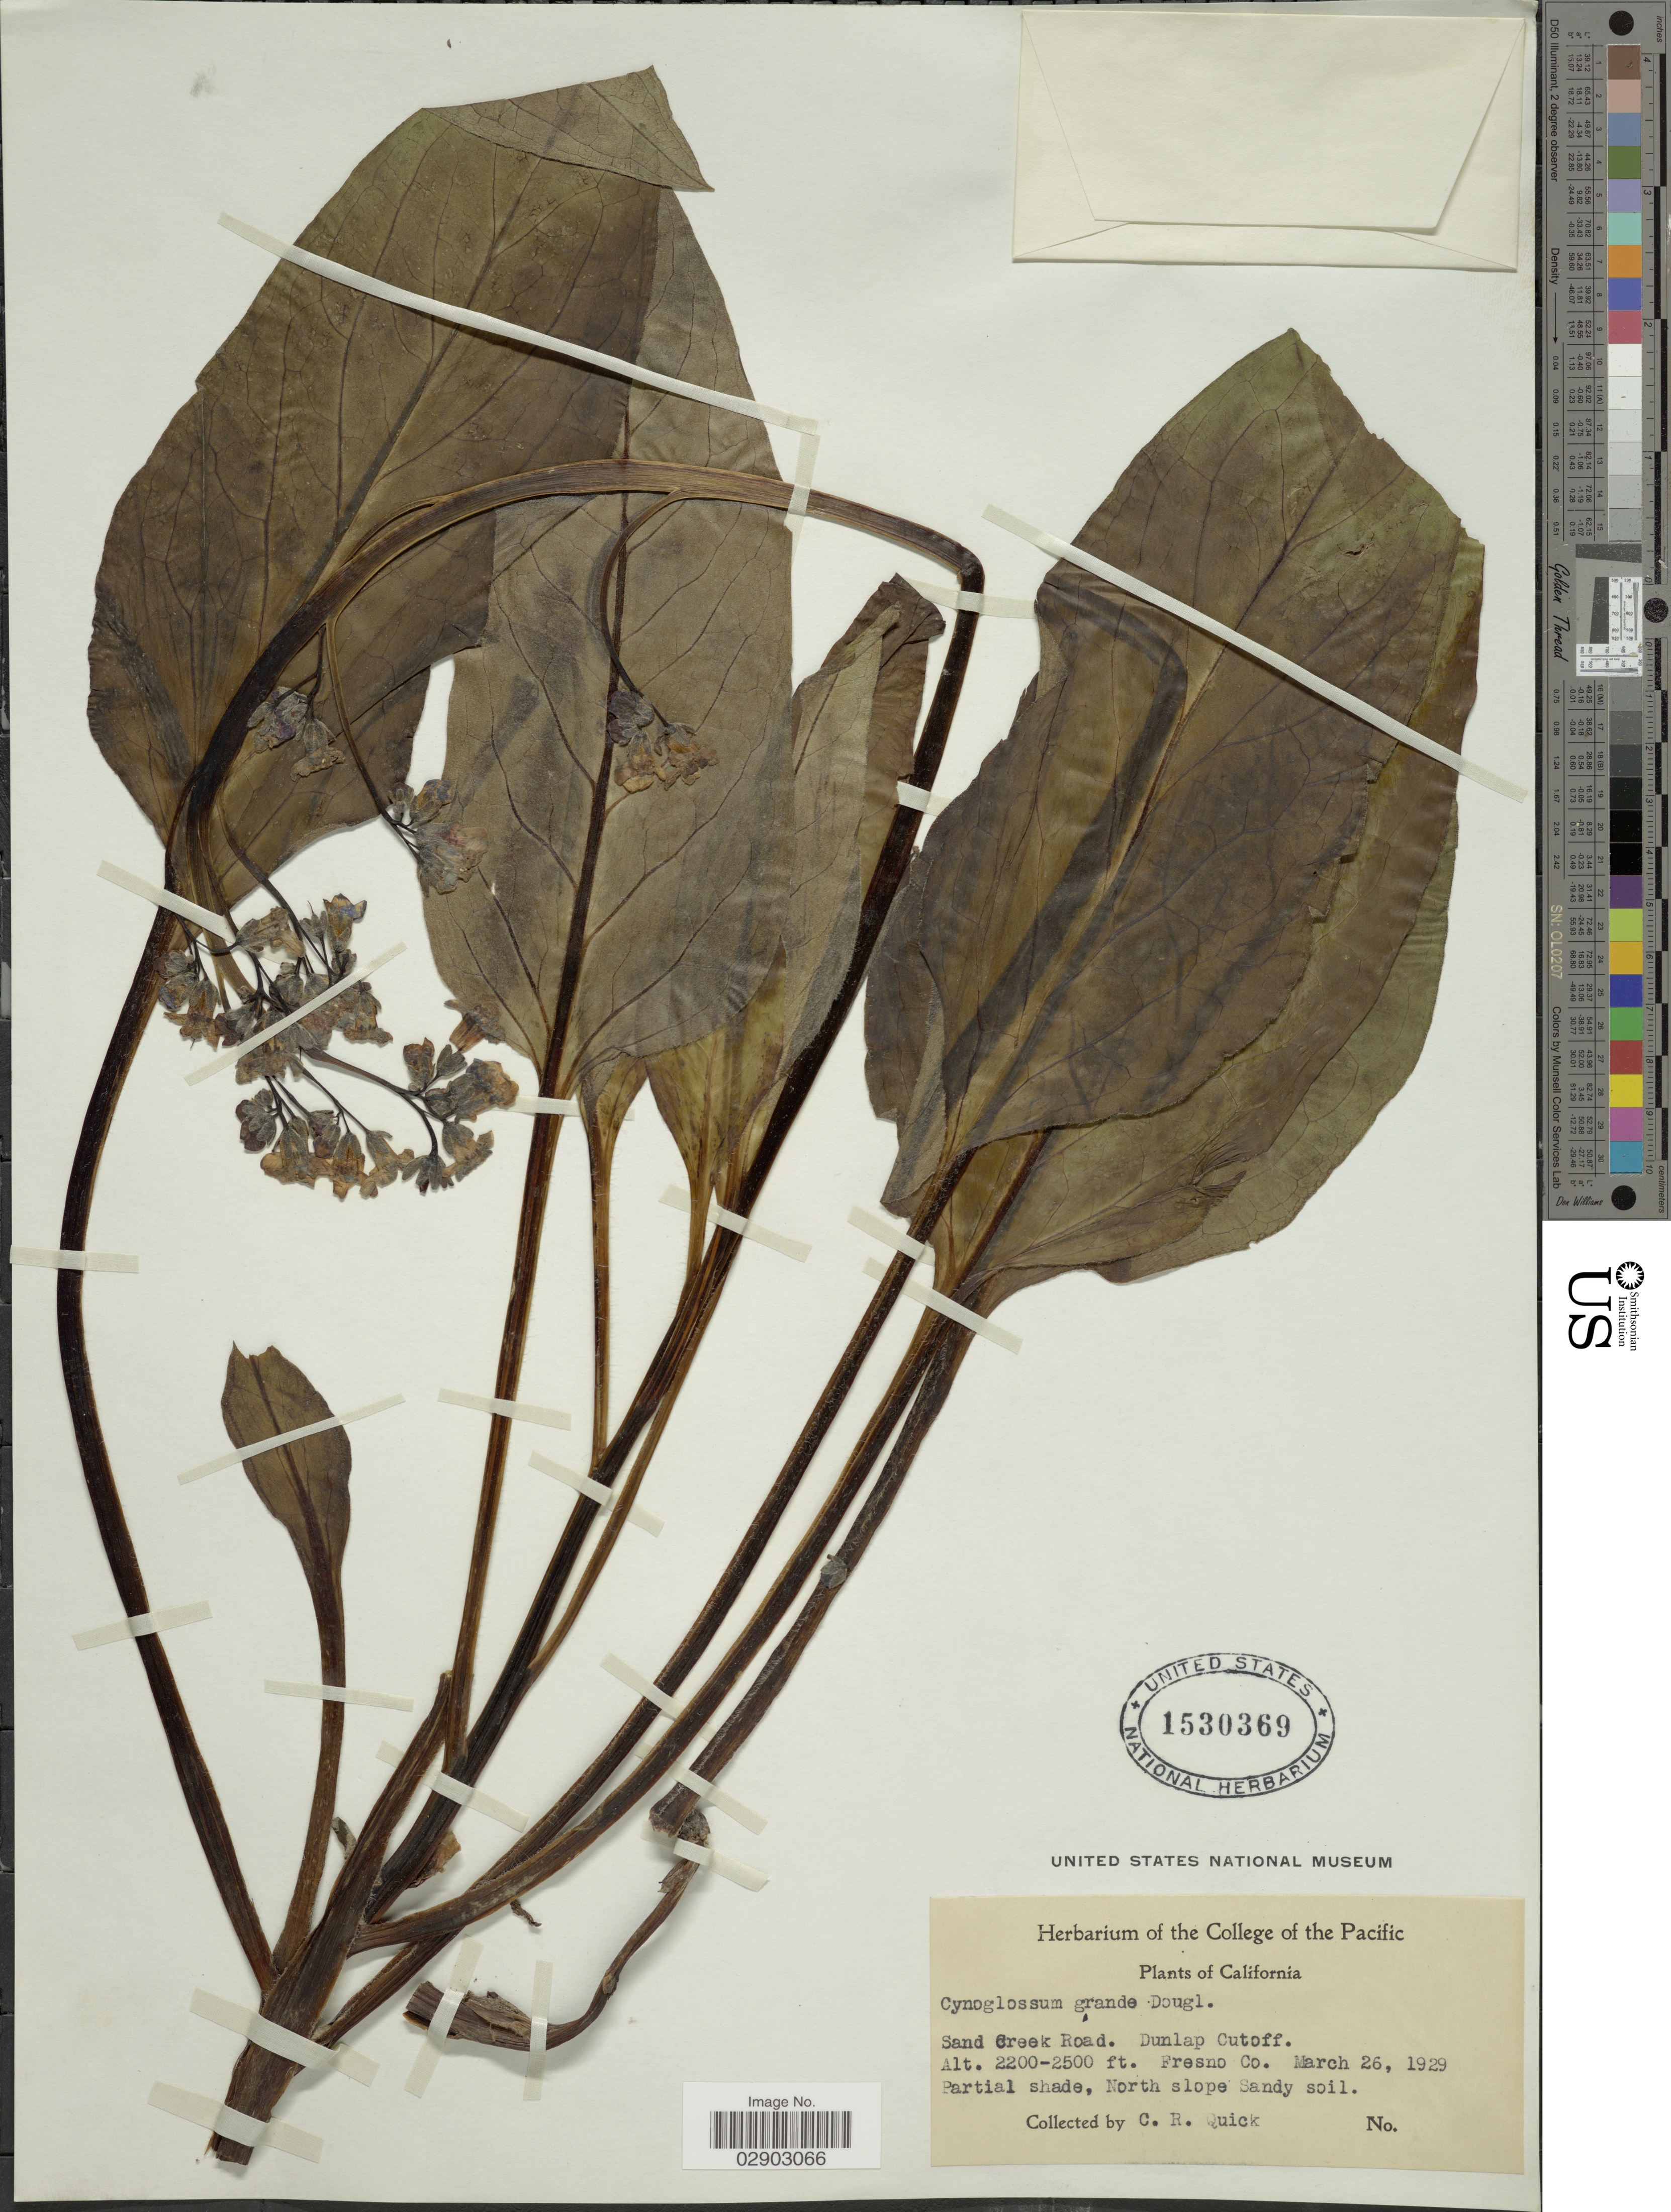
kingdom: Plantae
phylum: Tracheophyta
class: Magnoliopsida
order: Boraginales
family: Boraginaceae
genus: Cynoglossum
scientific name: Cynoglossum grande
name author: Douglas ex Lehm.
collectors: C. Quick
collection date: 1929-03-26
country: United States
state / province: California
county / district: Fresno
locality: Sand Creek Road. Dunlap Cutoff. Fresno Co.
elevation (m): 671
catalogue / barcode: US 1530369